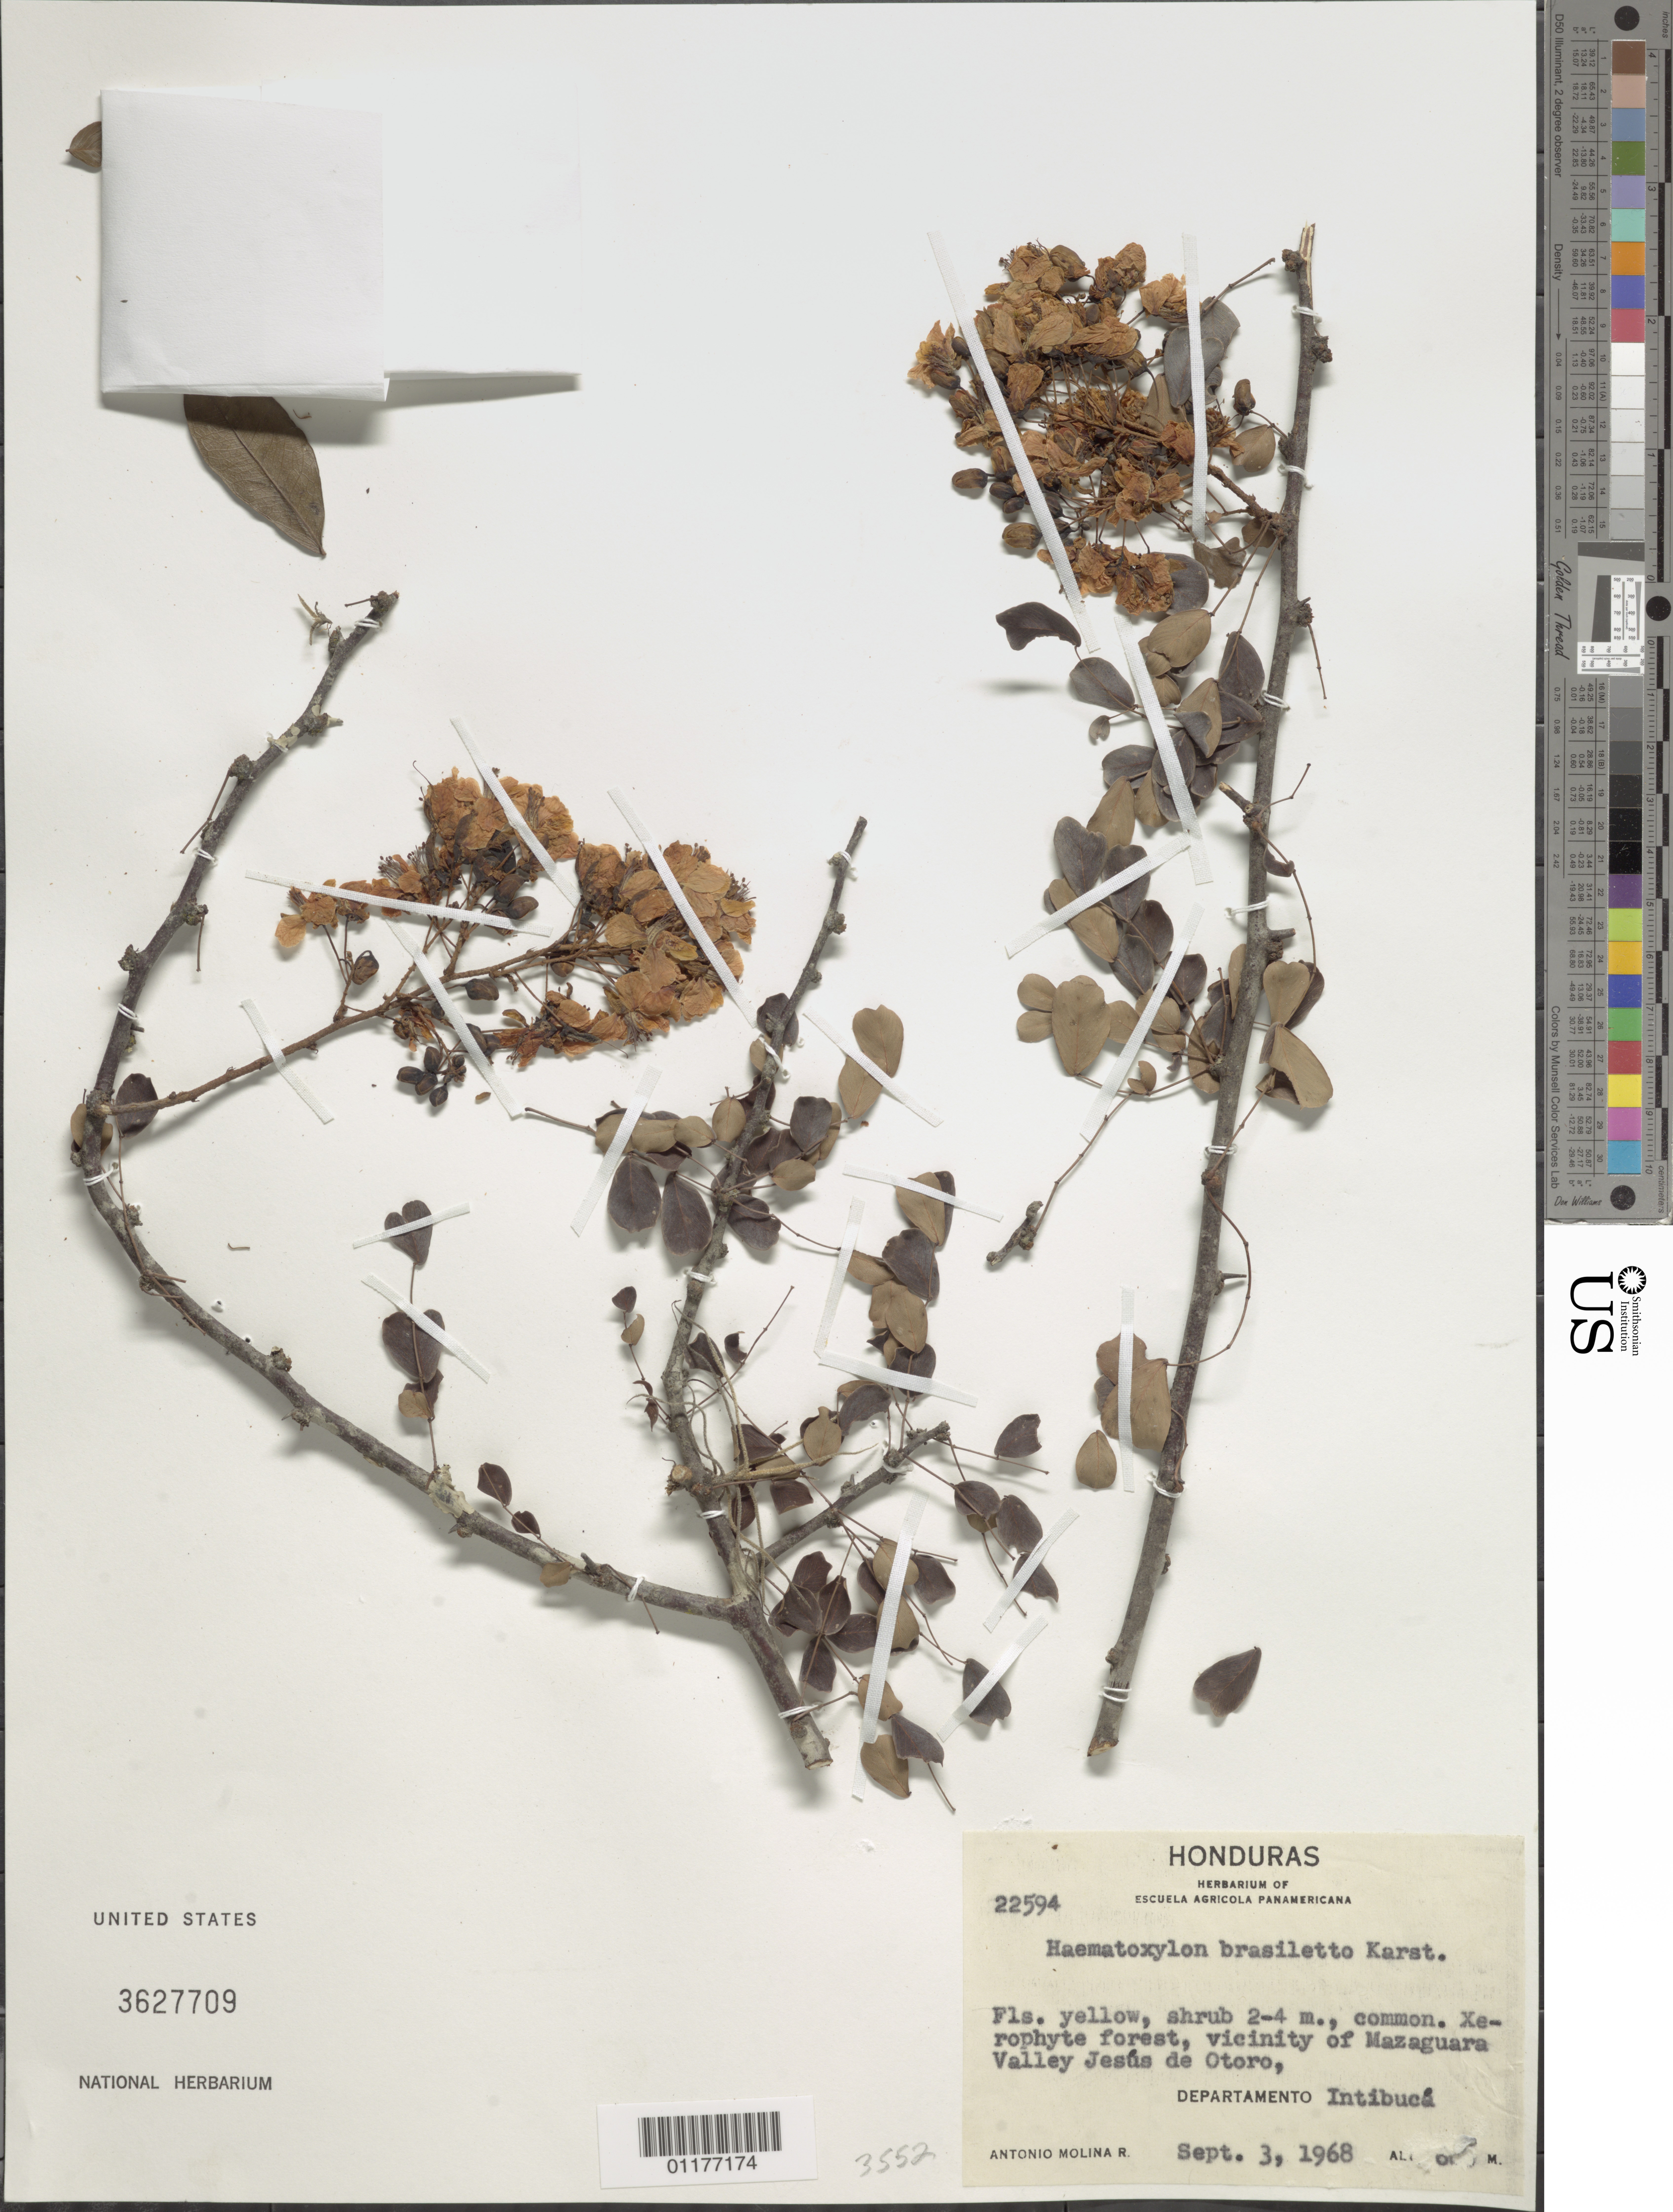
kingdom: Plantae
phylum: Tracheophyta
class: Magnoliopsida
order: Fabales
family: Fabaceae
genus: Haematoxylum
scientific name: Haematoxylum brasiletto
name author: H. Karst.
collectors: A. Molina R.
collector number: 22594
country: Honduras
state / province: Intibucá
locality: Mazaguara Valley Jesus de Otoro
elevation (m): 600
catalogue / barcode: US 3627709